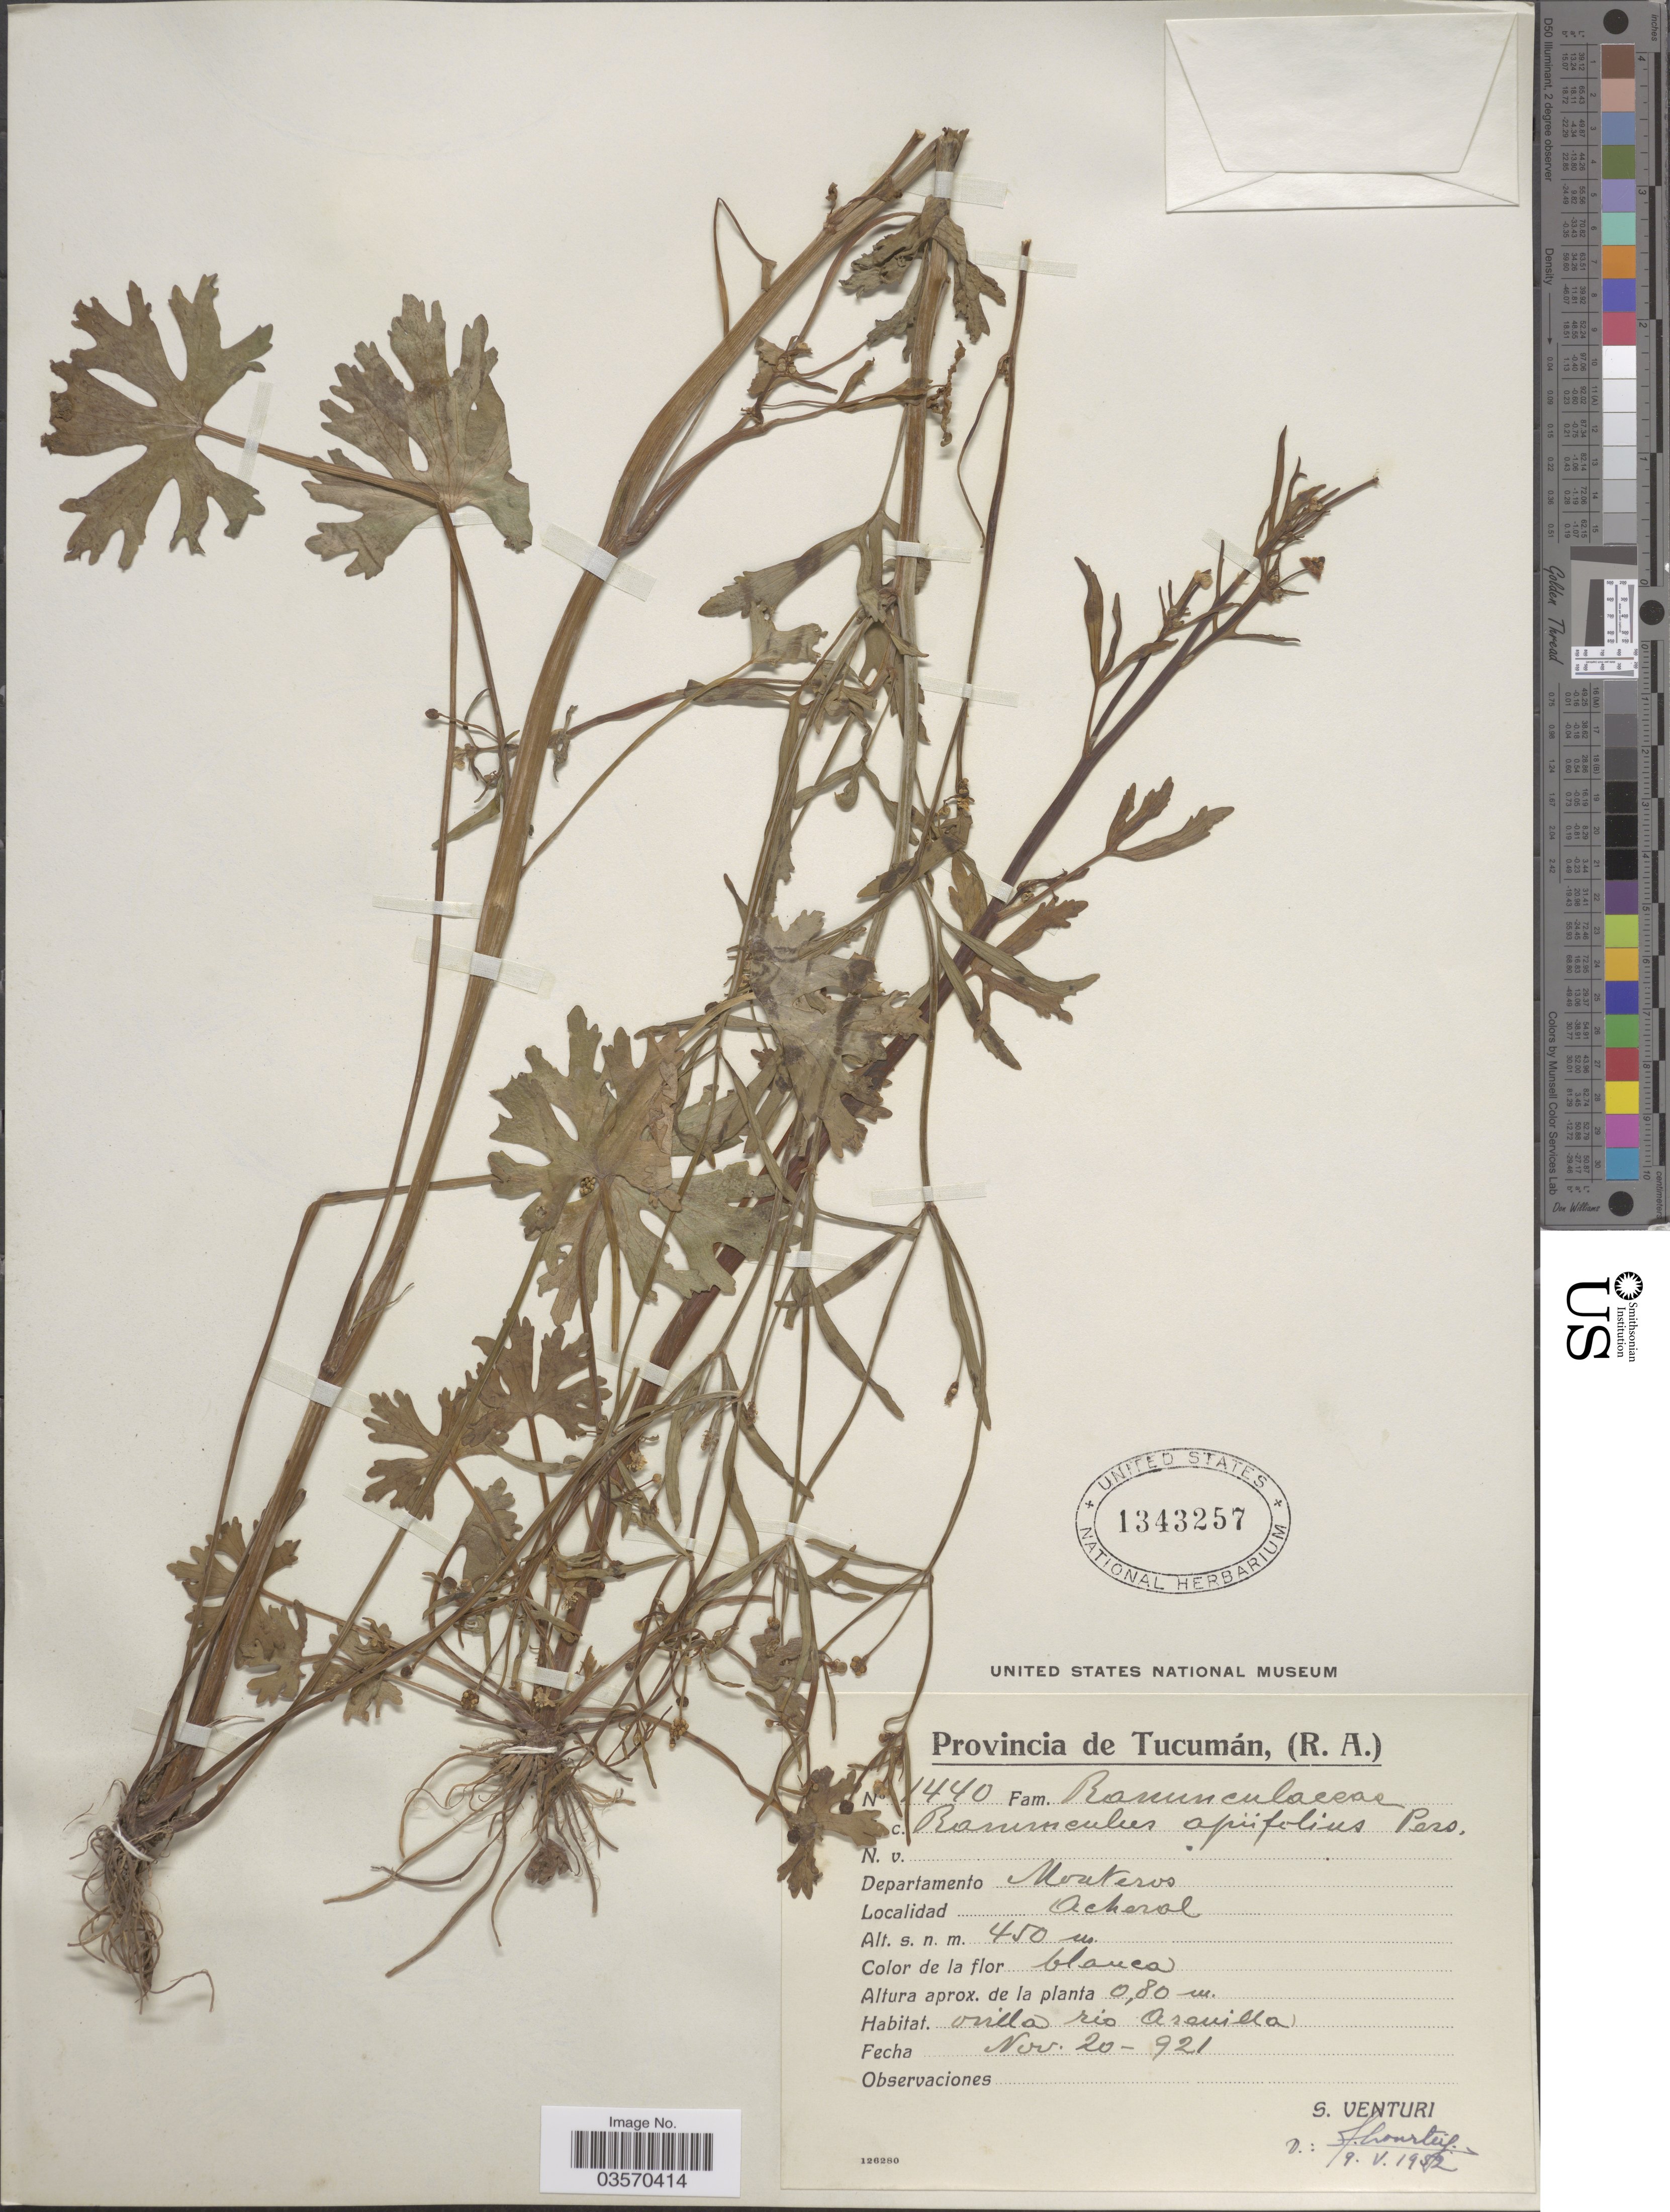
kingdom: Plantae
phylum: Tracheophyta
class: Magnoliopsida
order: Ranunculales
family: Ranunculaceae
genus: Ranunculus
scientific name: Ranunculus apiifolius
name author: Pers.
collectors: S. Venturi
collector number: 1440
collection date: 1921-11-20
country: Argentina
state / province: Tucuman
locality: Departamento Monteros. Acheral.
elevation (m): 450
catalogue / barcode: US 1343257